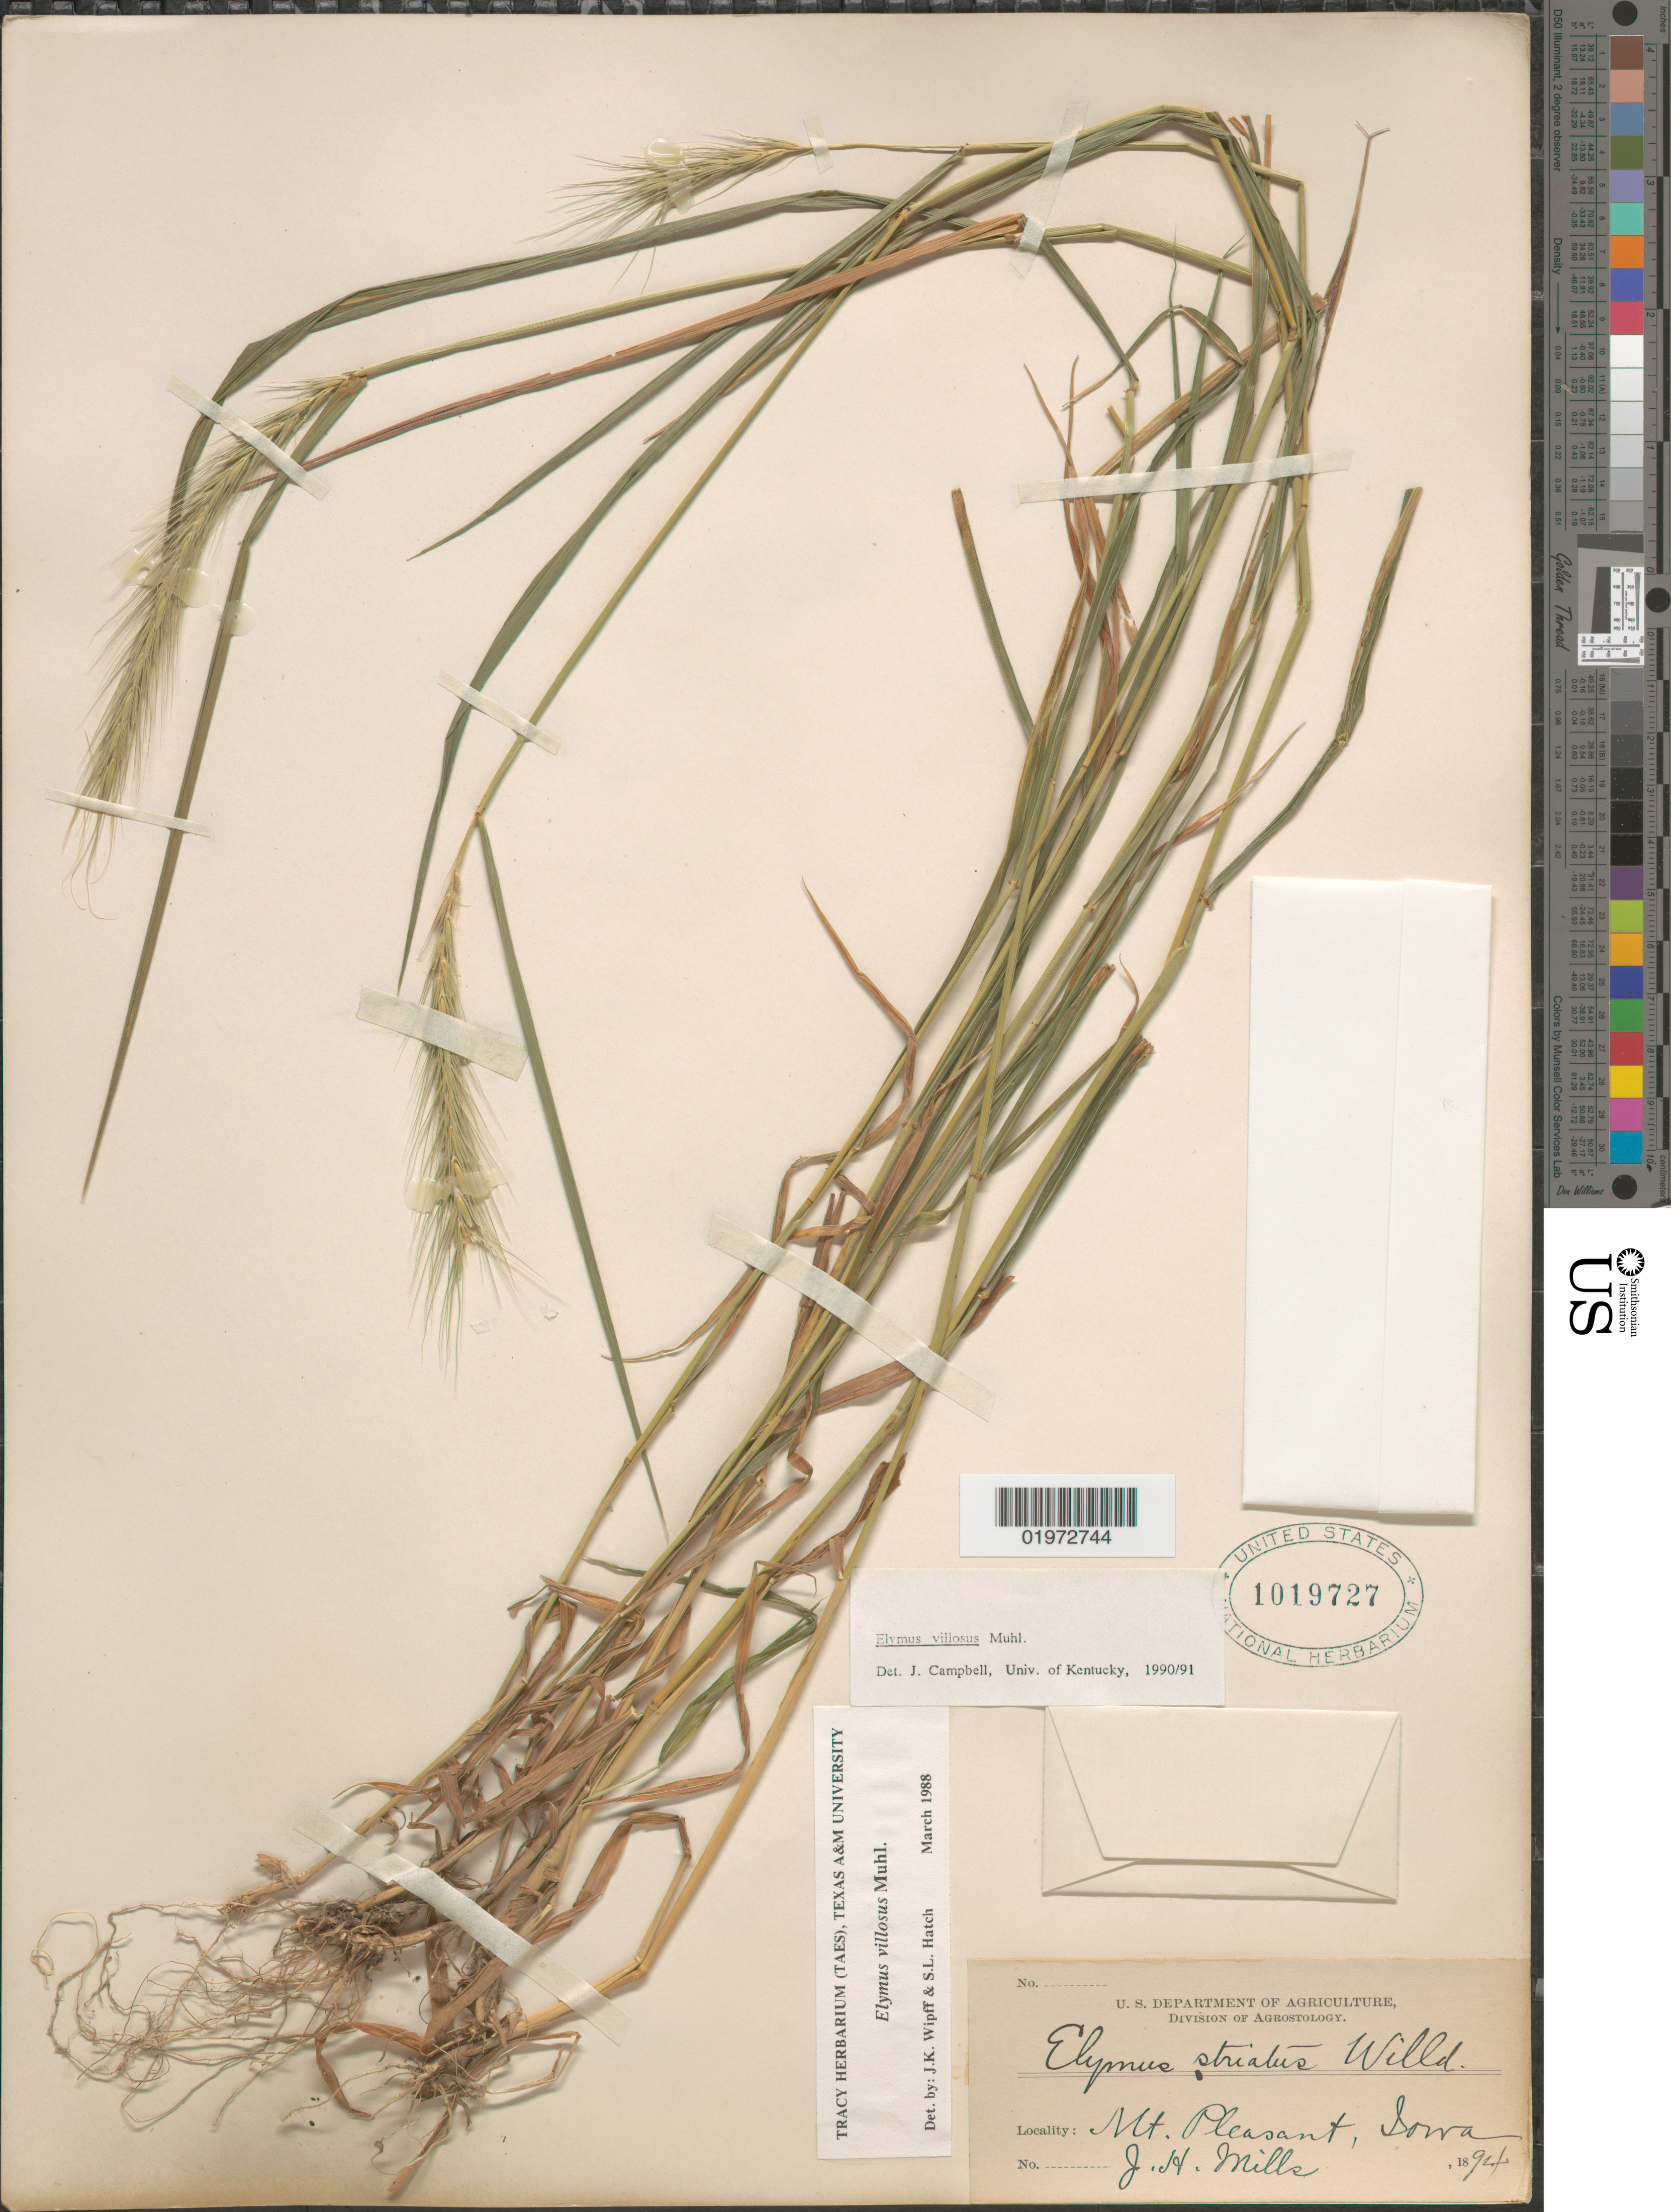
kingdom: Plantae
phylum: Tracheophyta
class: Liliopsida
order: Poales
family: Poaceae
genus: Elymus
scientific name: Elymus villosus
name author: Muhl. ex Willd.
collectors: J. Mills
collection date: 1894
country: United States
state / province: Iowa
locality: Mt. Pleasant.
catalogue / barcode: US 1019727